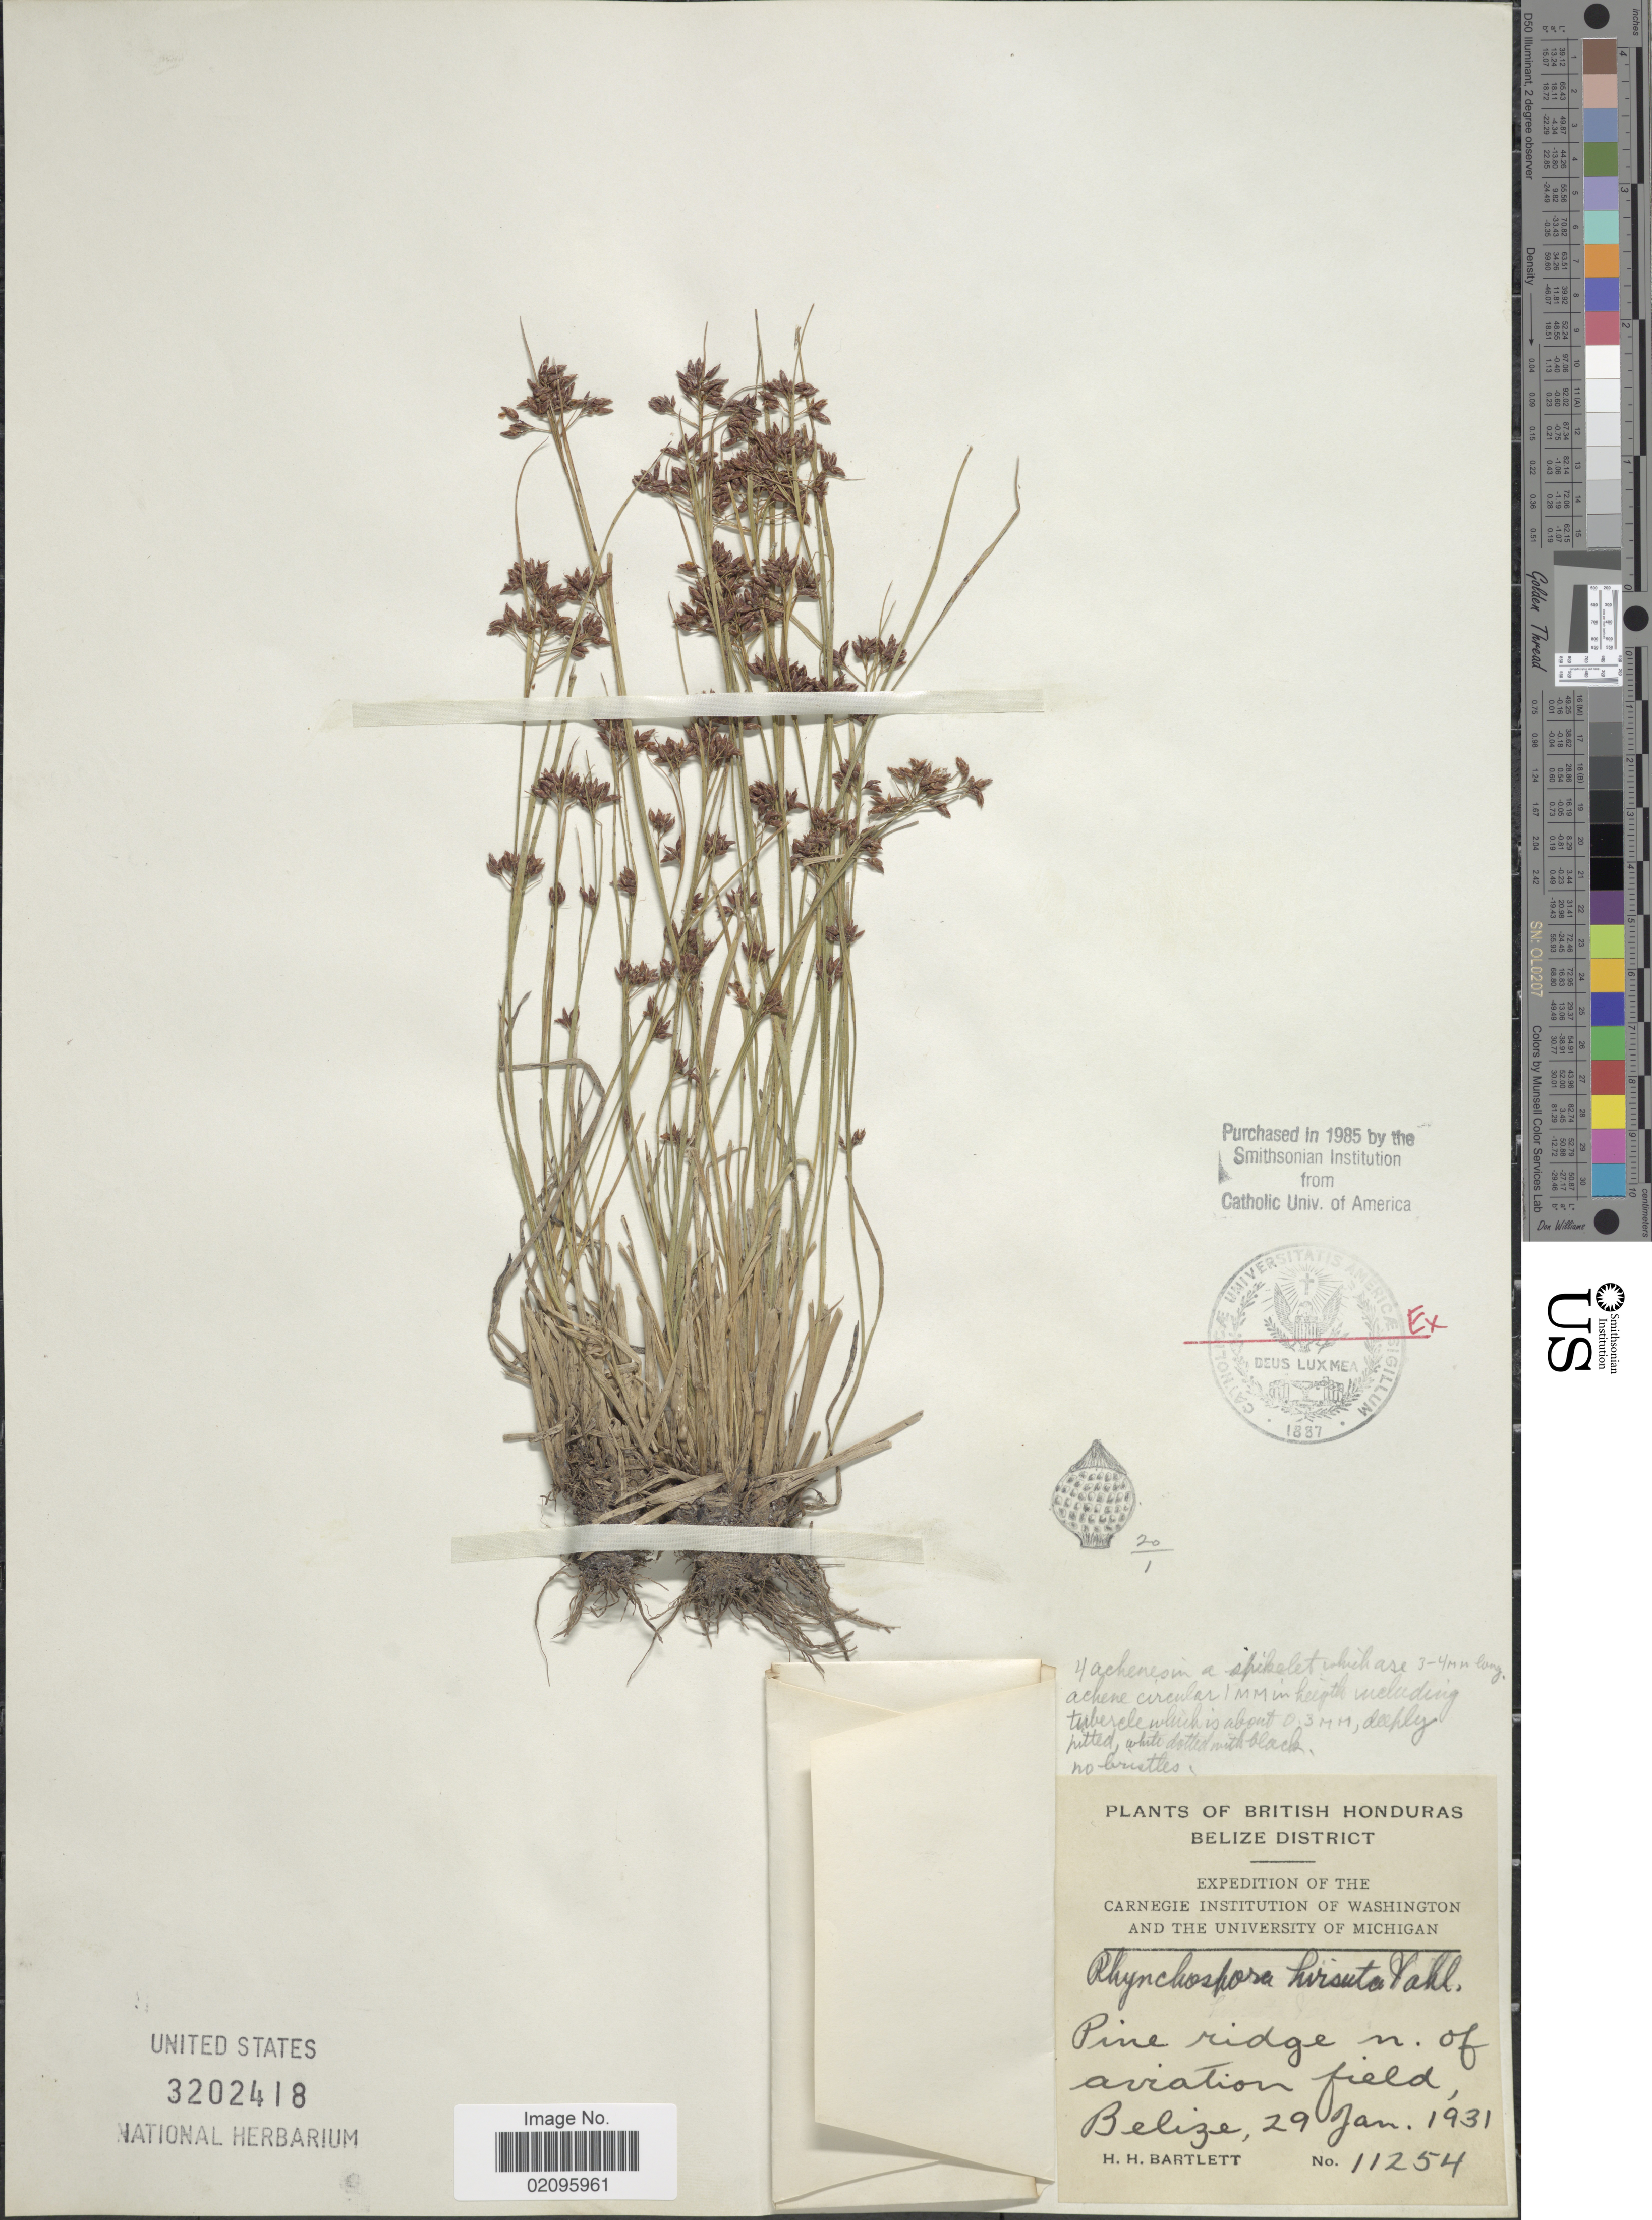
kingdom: Plantae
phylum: Tracheophyta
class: Liliopsida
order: Poales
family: Cyperaceae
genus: Rhynchospora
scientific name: Rhynchospora hirsuta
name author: (Vahl) Vahl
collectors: H. H. Bartlett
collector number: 11254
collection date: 1931-01-29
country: Belize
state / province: Belize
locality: British Honduras, Pine ridge n. of aviation field. Belize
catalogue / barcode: US 3202418